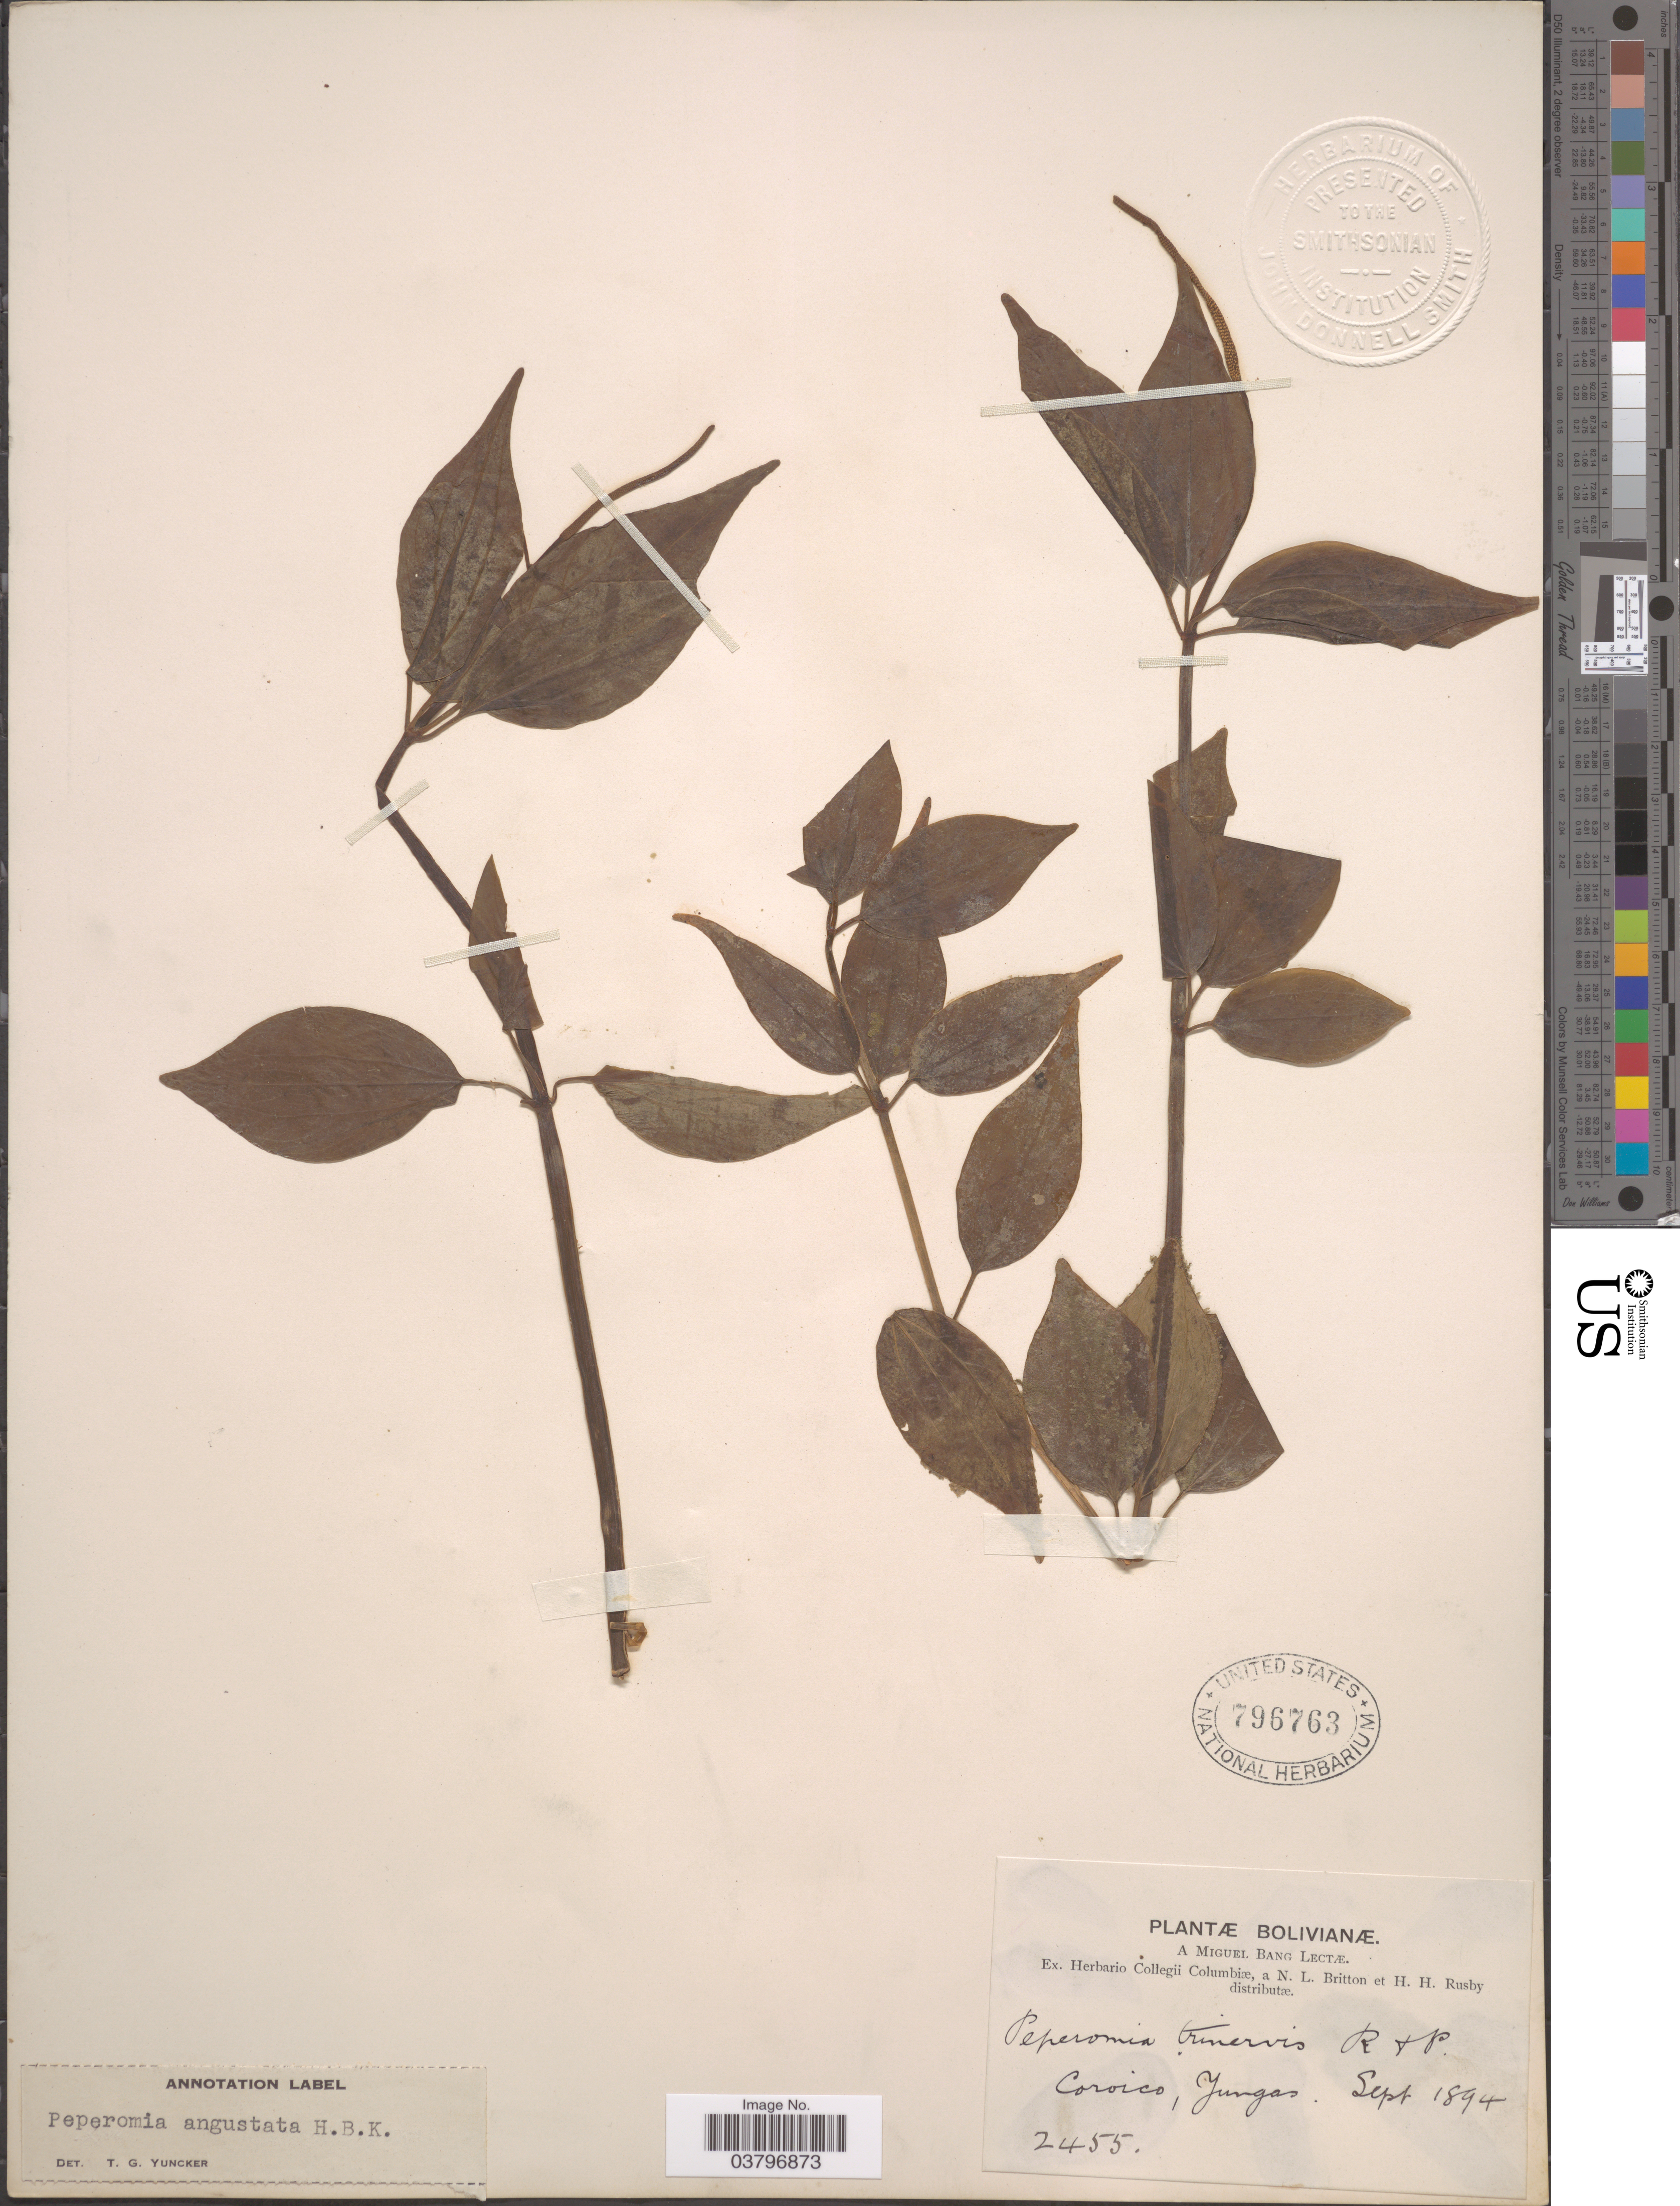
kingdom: Plantae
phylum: Tracheophyta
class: Magnoliopsida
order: Piperales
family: Piperaceae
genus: Peperomia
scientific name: Peperomia angustata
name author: Kunth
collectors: M. Bang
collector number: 2455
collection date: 1894-09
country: Bolivia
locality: Coroico, Yungas.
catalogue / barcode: US 796763